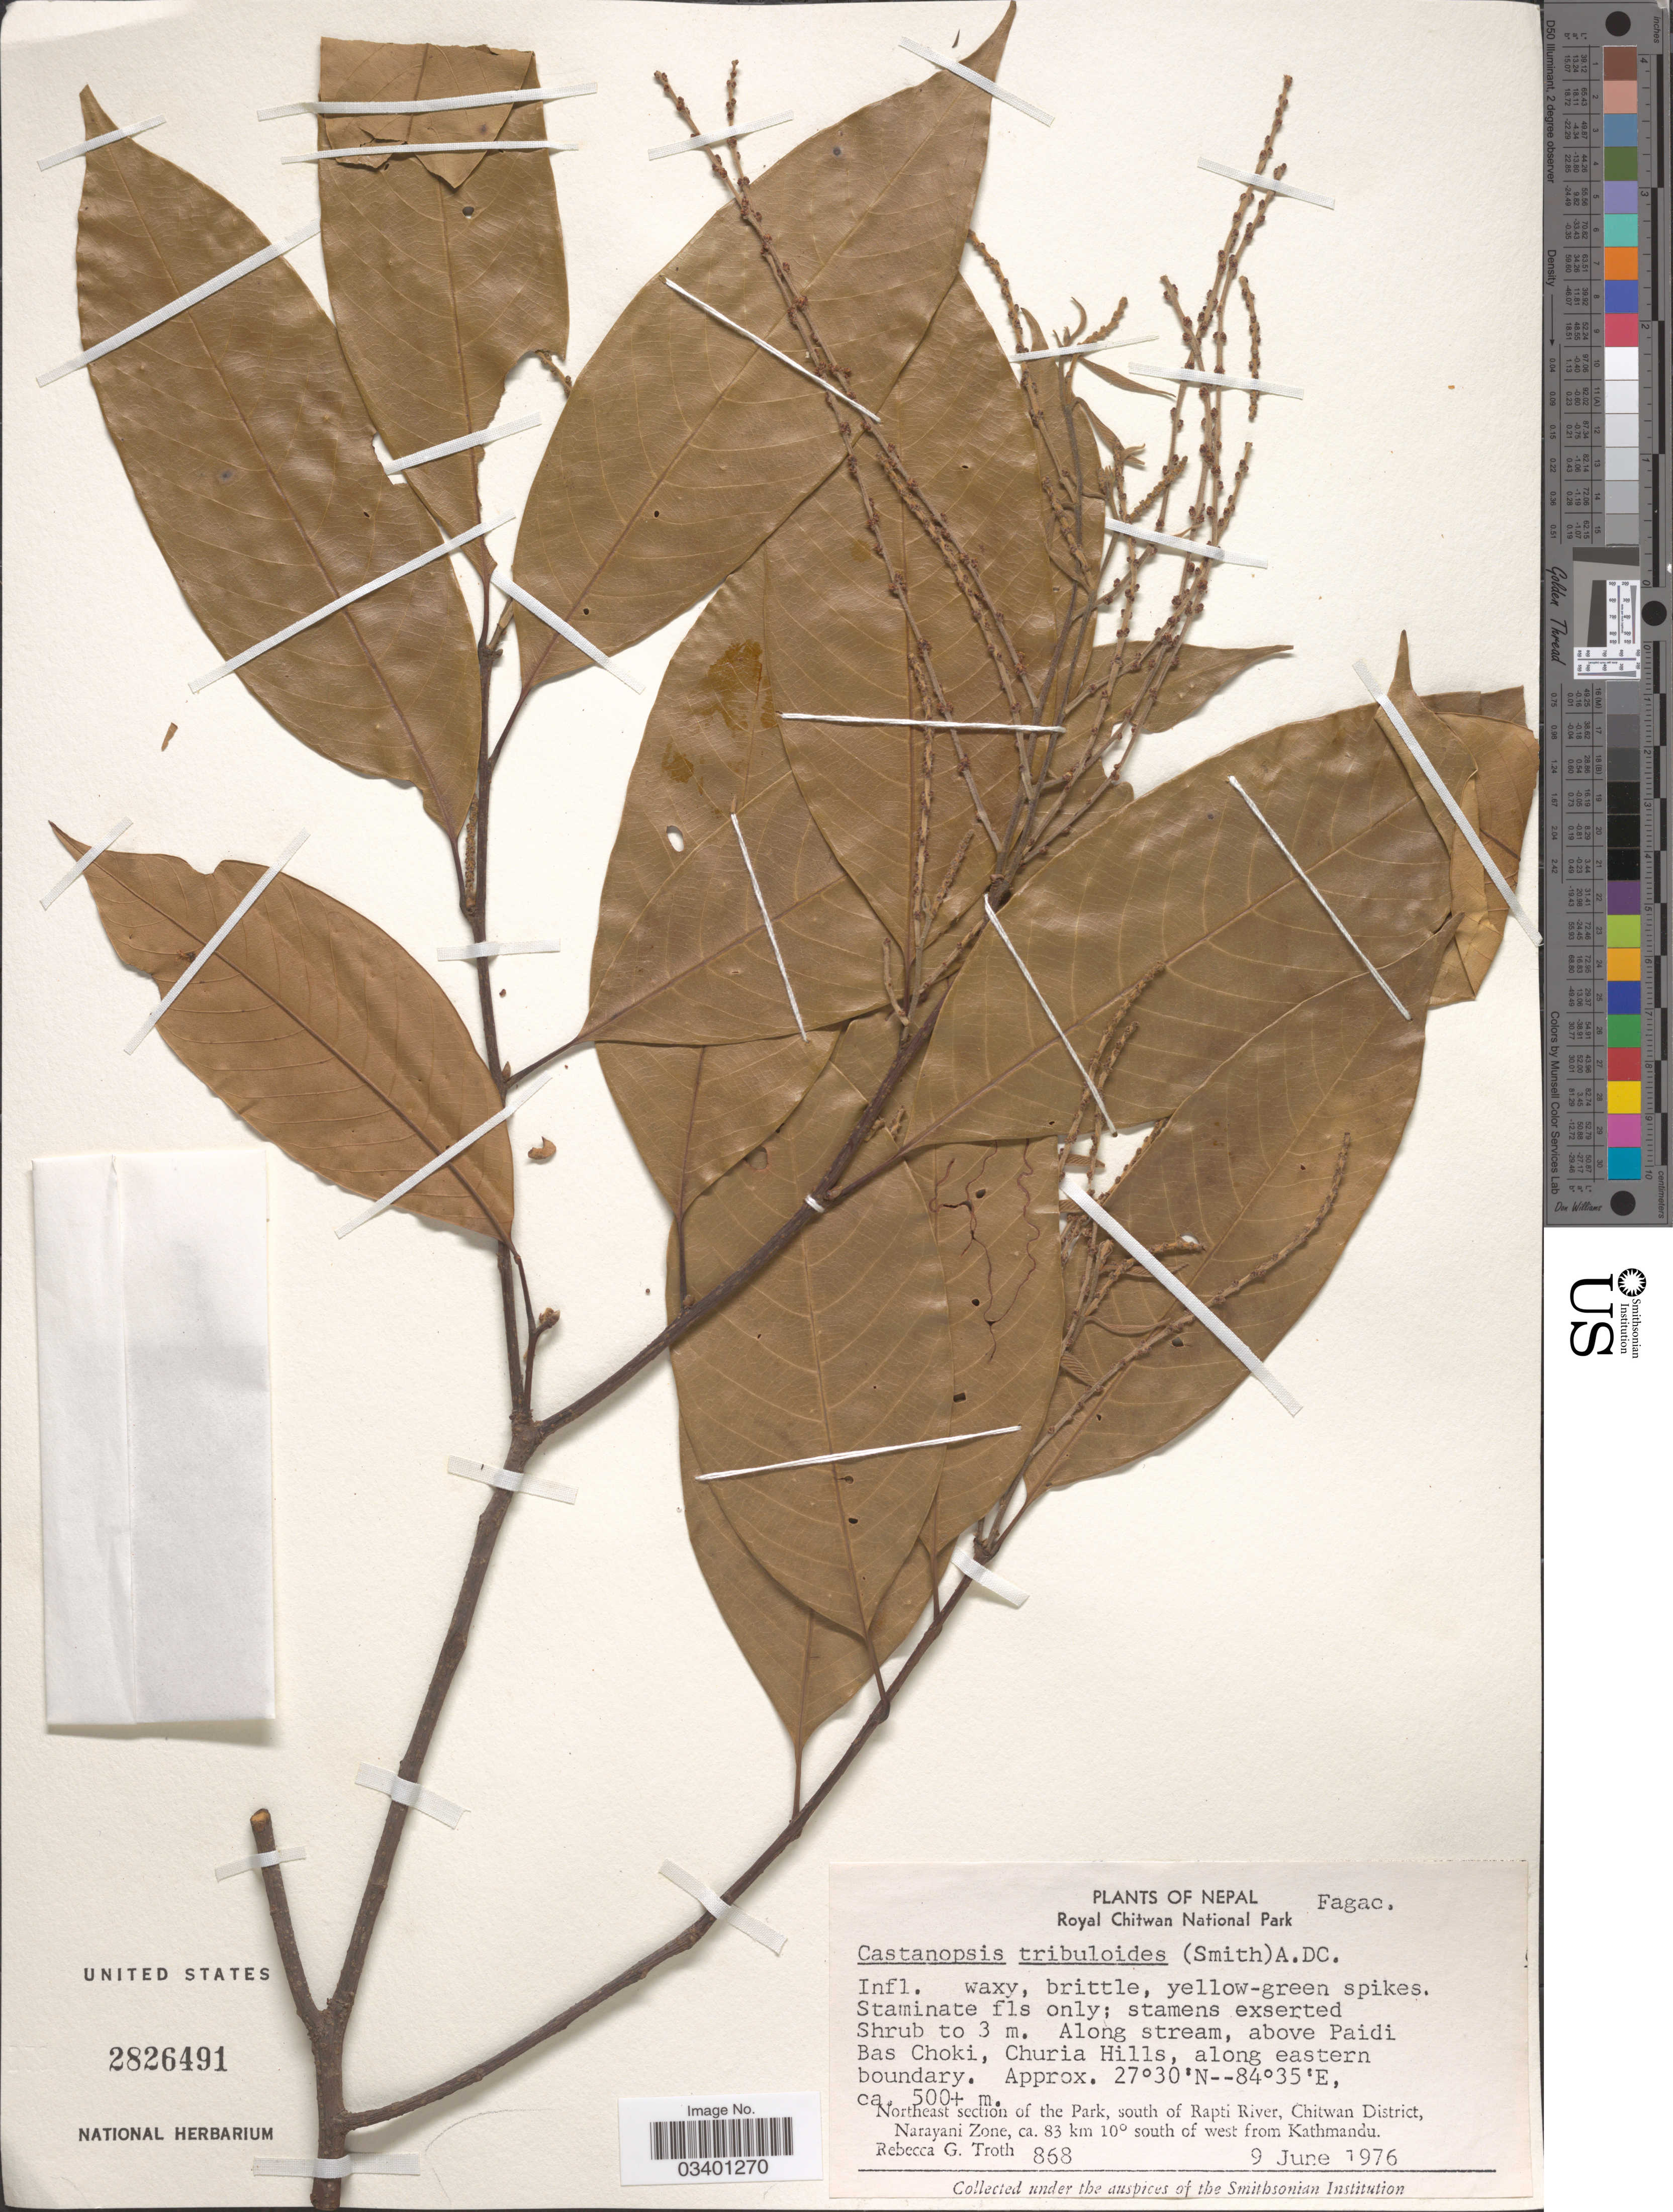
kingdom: Plantae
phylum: Tracheophyta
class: Magnoliopsida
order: Fagales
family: Fagaceae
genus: Castanopsis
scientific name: Castanopsis tribuloides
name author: (Sm.) A. DC.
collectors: R. Troth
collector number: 868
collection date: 1976-06-09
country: Nepal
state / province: Narayani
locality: Royal Chitwan National Park. Along stream, above Paidi Bas Choki, Churia Hills, along eastern boundary. Northeast section of the Park, south of Rapti River, Chitwan District, Narayani Zone, ca. 83 km 10° south of west from Kathmandu.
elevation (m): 500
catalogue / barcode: US 2826491